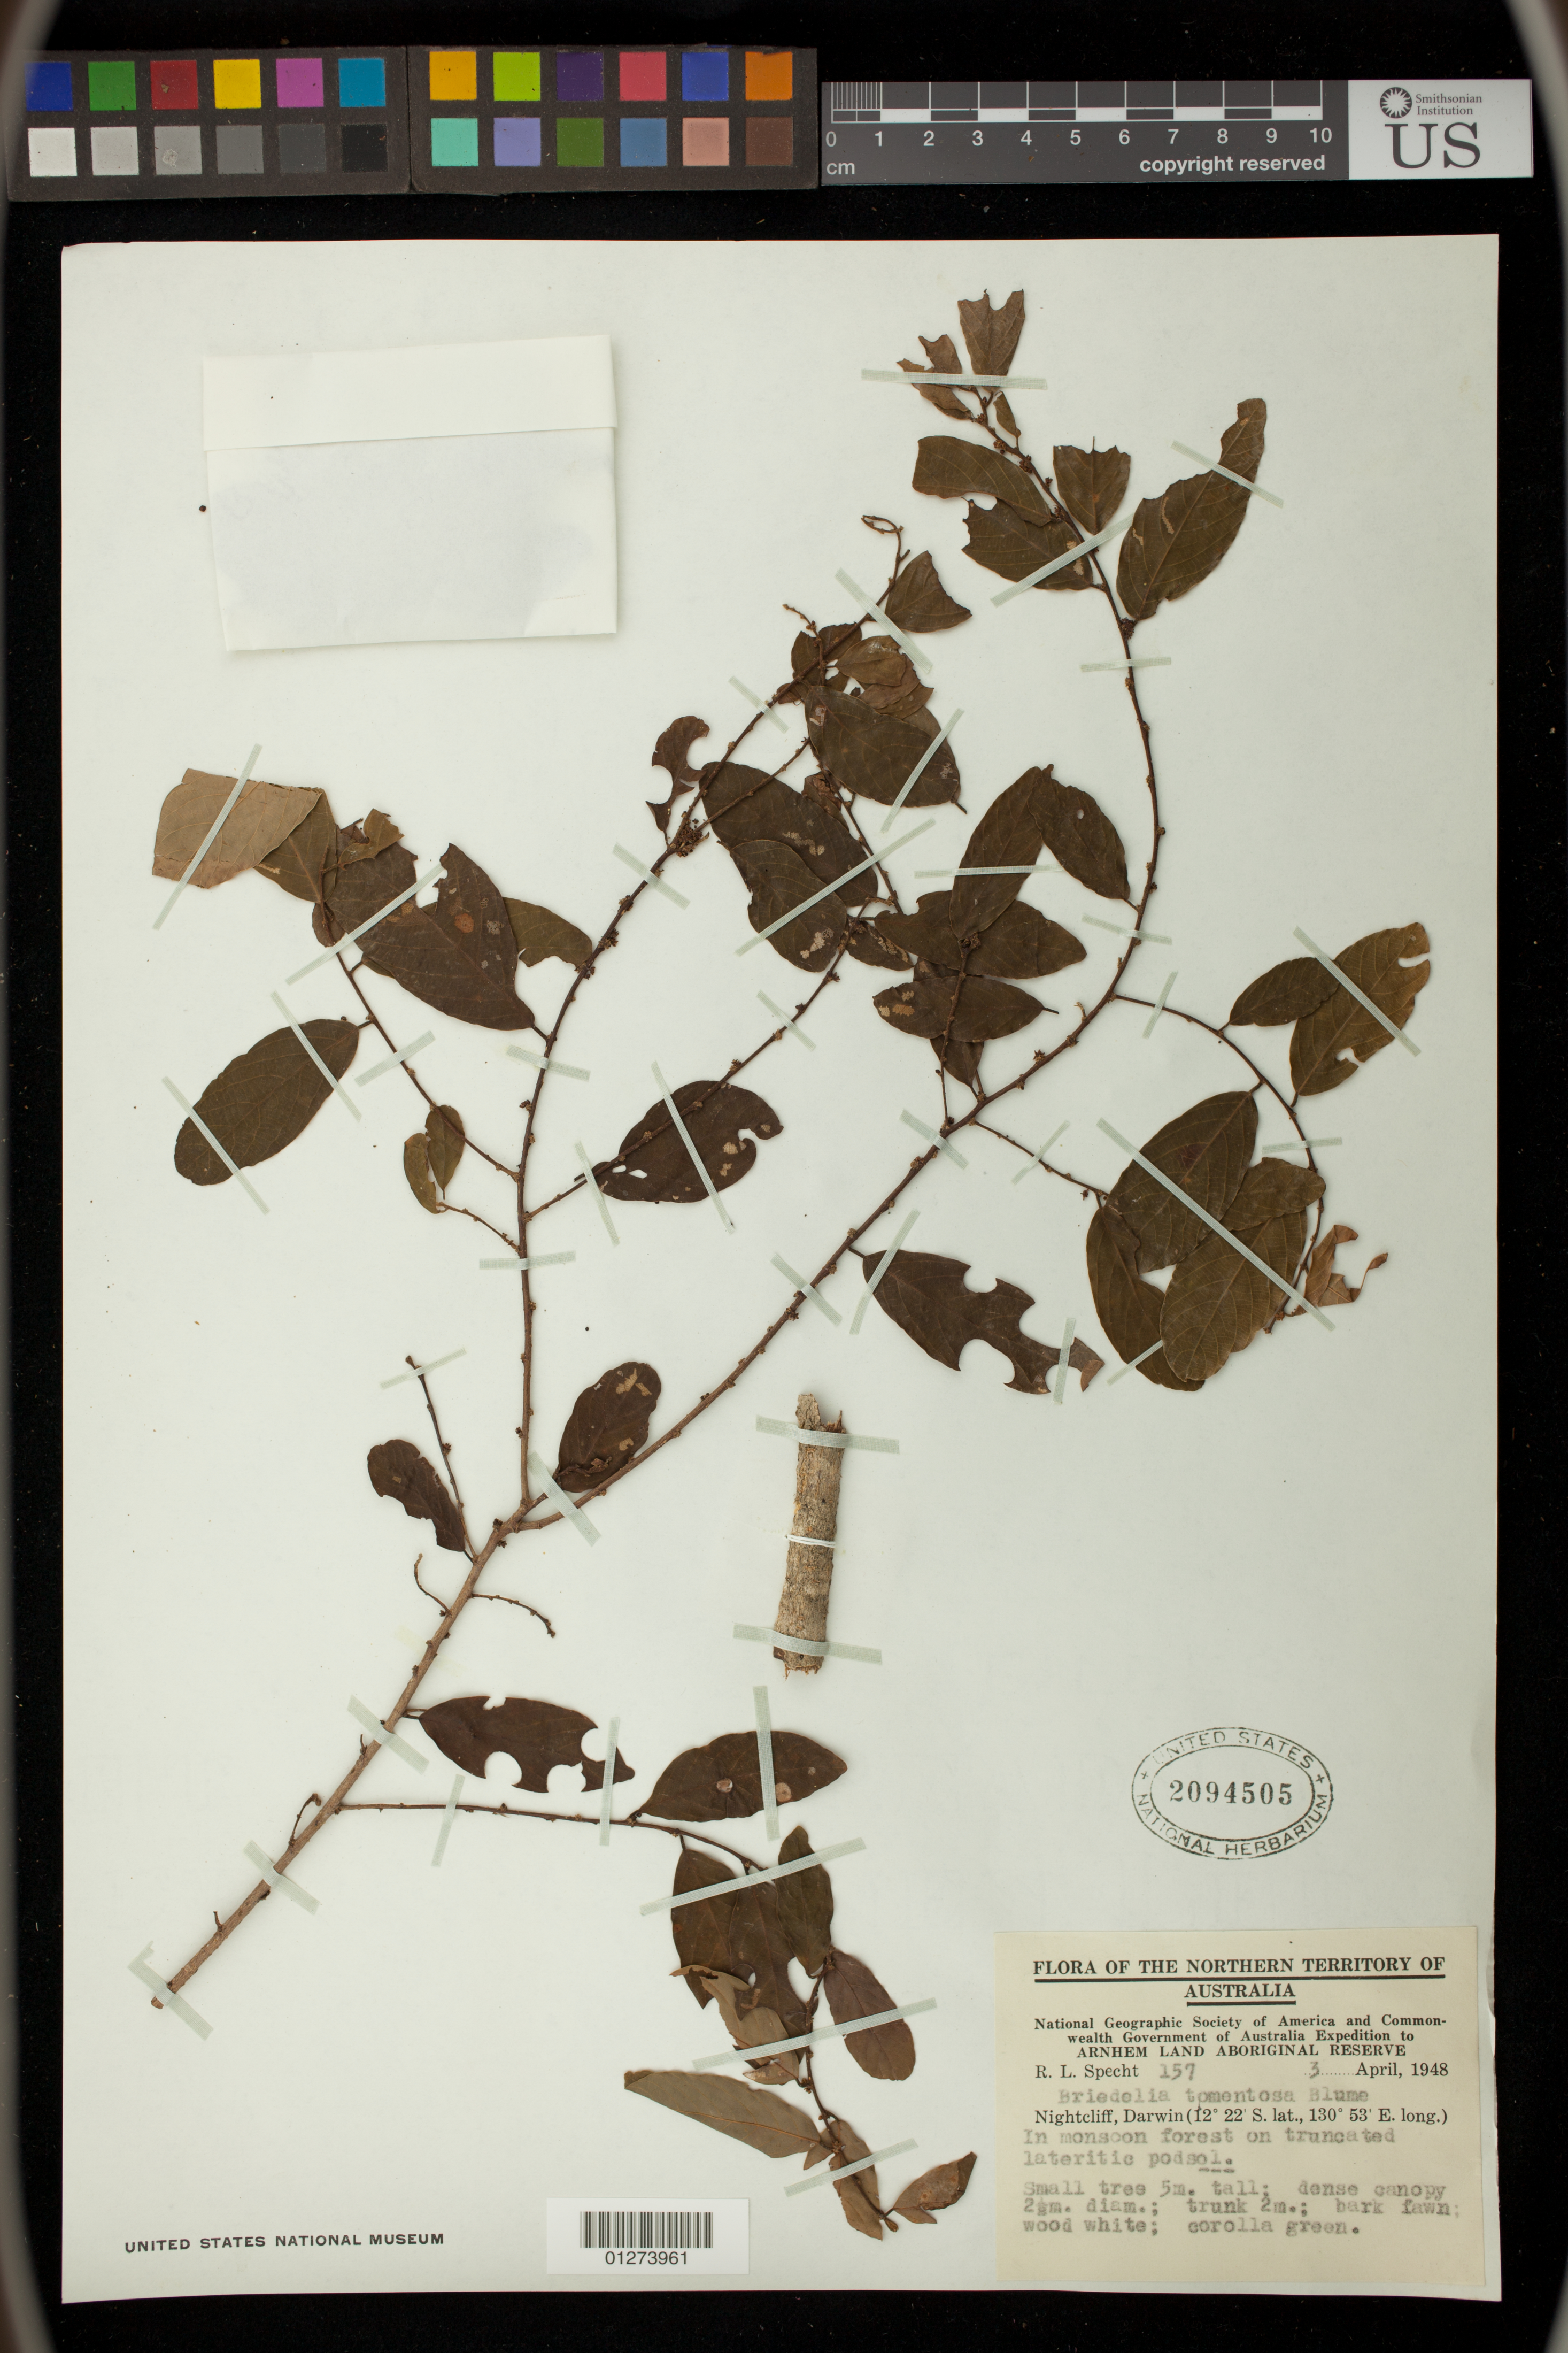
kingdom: Plantae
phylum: Tracheophyta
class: Magnoliopsida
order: Malpighiales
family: Phyllanthaceae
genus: Bridelia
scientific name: Bridelia tomentosa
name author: Blume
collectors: R. L. Specht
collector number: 157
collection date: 1948-04-03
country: Australia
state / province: Northern Territory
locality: Nightcliff, Darwin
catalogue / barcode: US 2094505